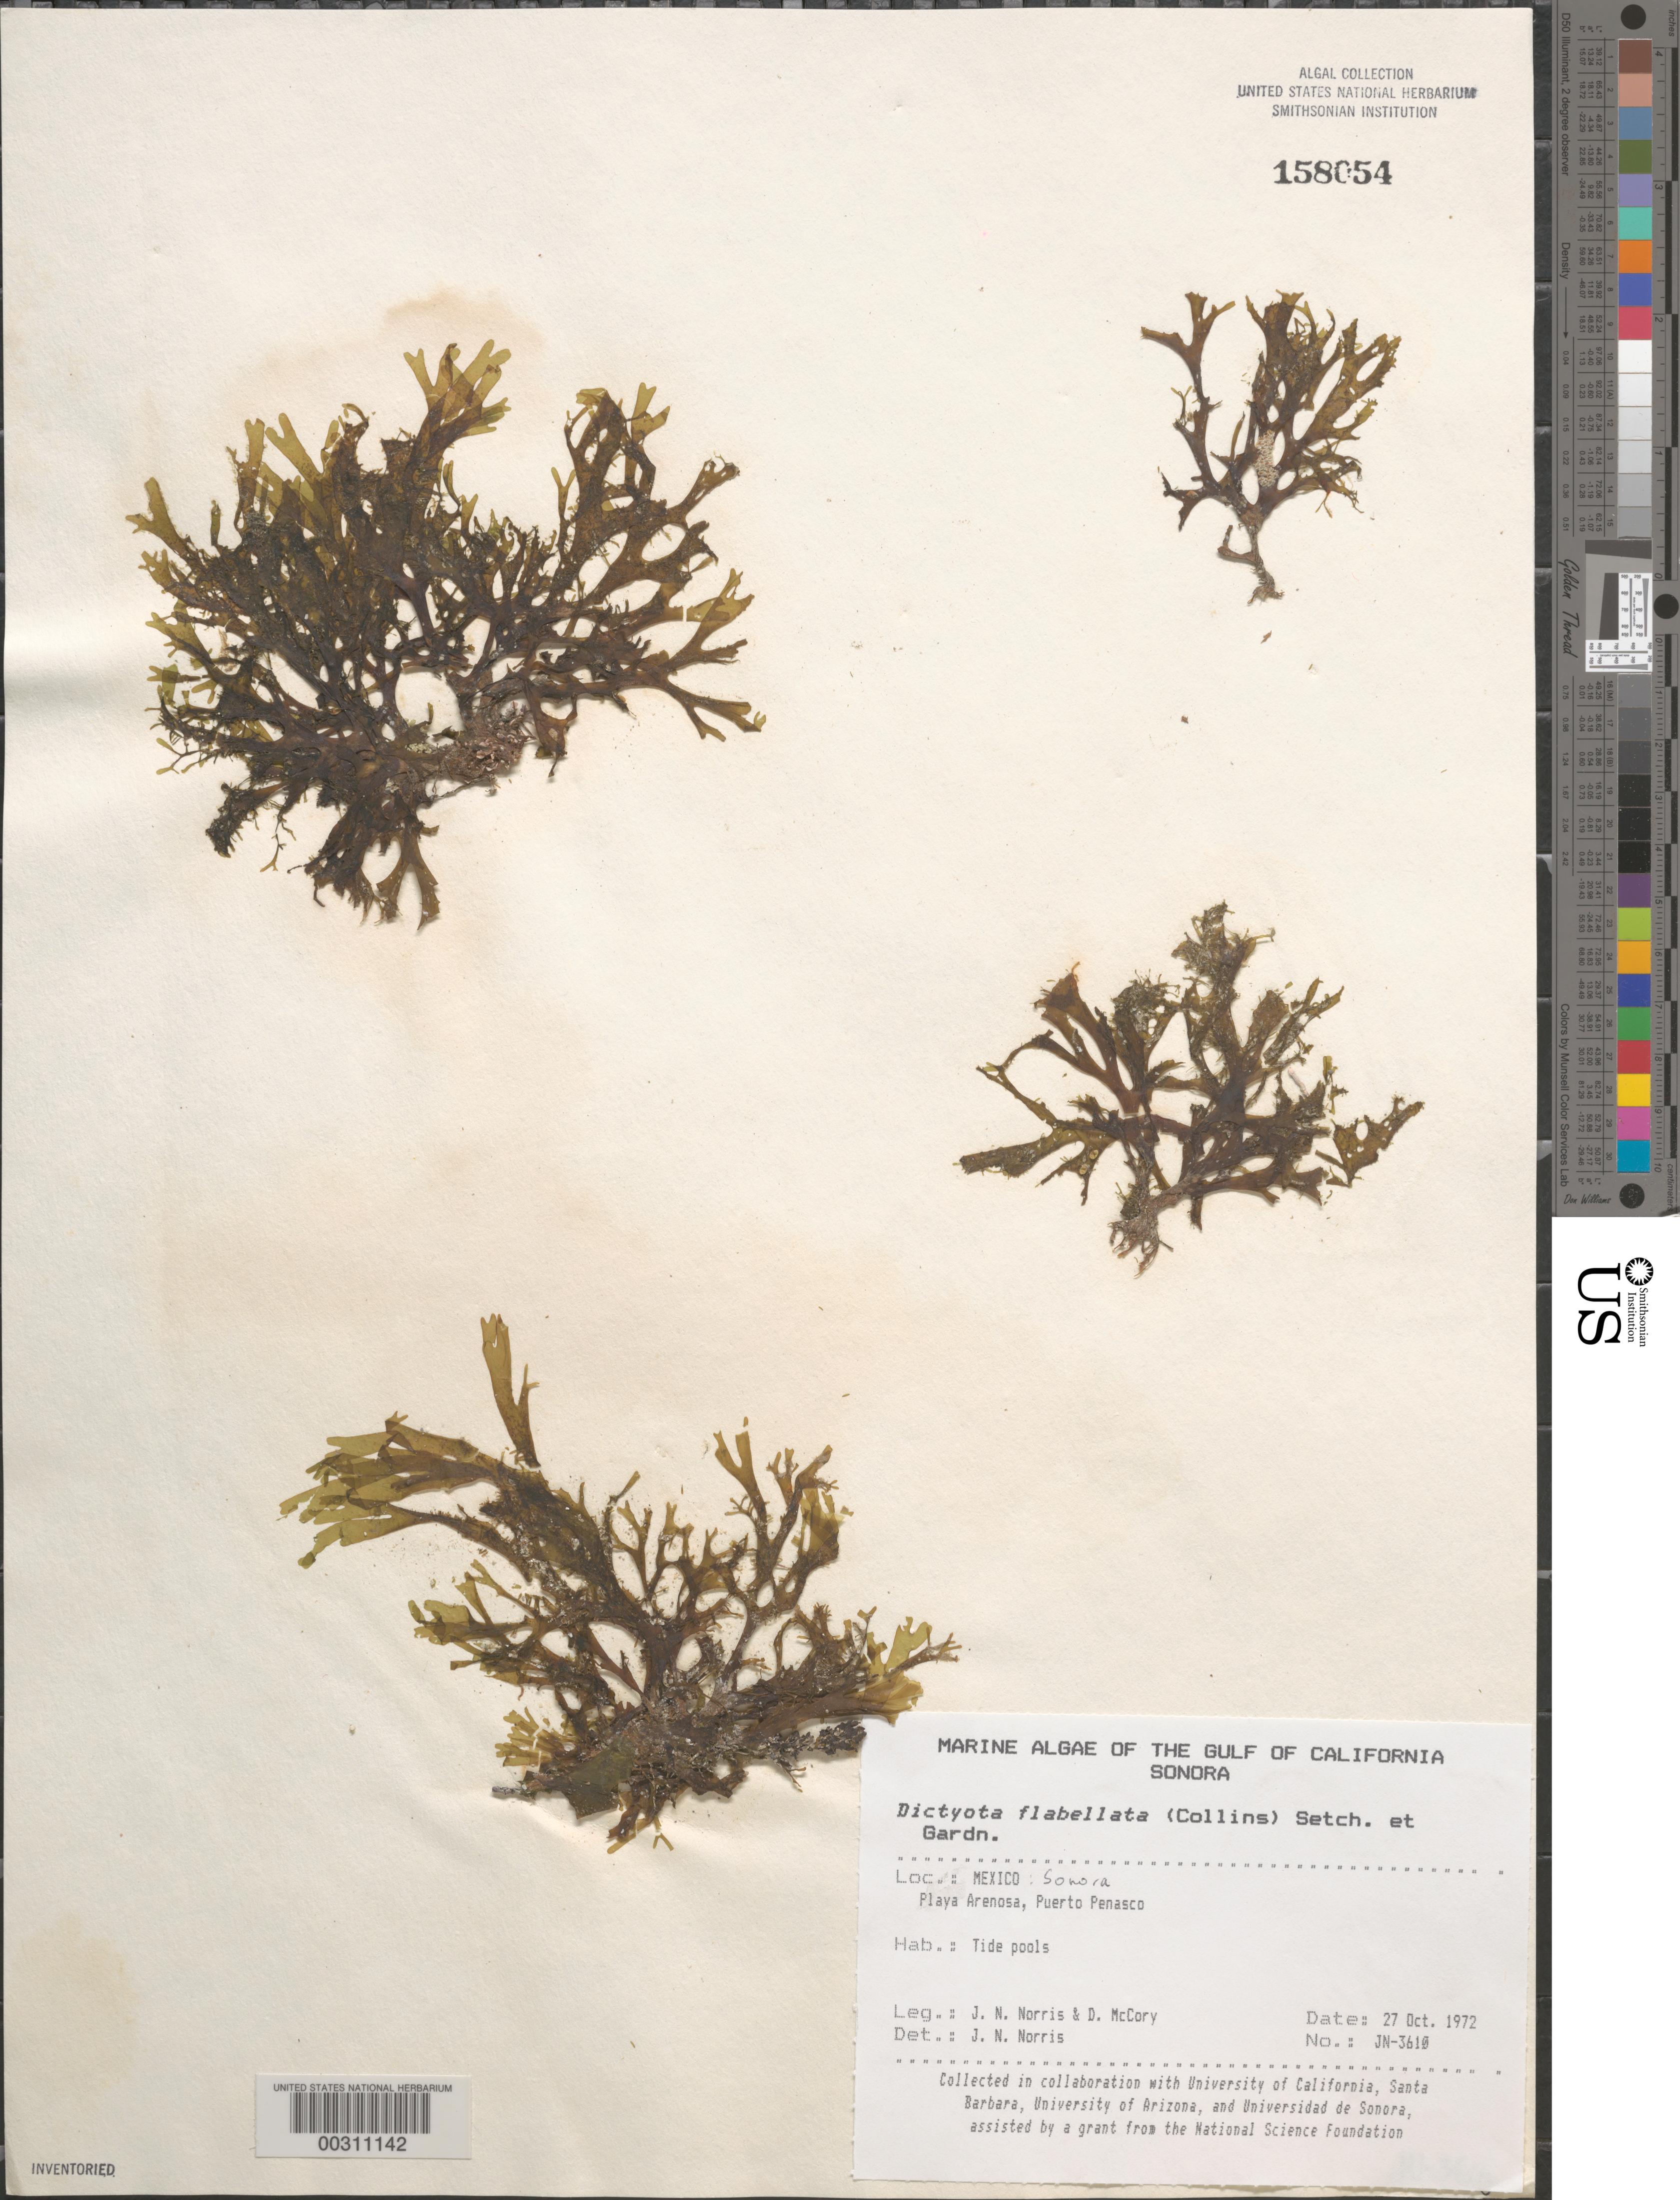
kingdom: Chromista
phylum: Ochrophyta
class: Phaeophyceae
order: Dictyotales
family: Dictyotaceae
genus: Dictyota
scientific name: Dictyota flabellata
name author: (Collins) Setch. & N.L. Gardner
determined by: Norris, James N.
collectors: J. N. Norris & D. McCory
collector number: JN-3610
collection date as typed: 27 Oct 1972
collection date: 1972-10-27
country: Mexico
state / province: Sonora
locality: Playa Arenosa, Puerto Penasco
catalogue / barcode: US 158054